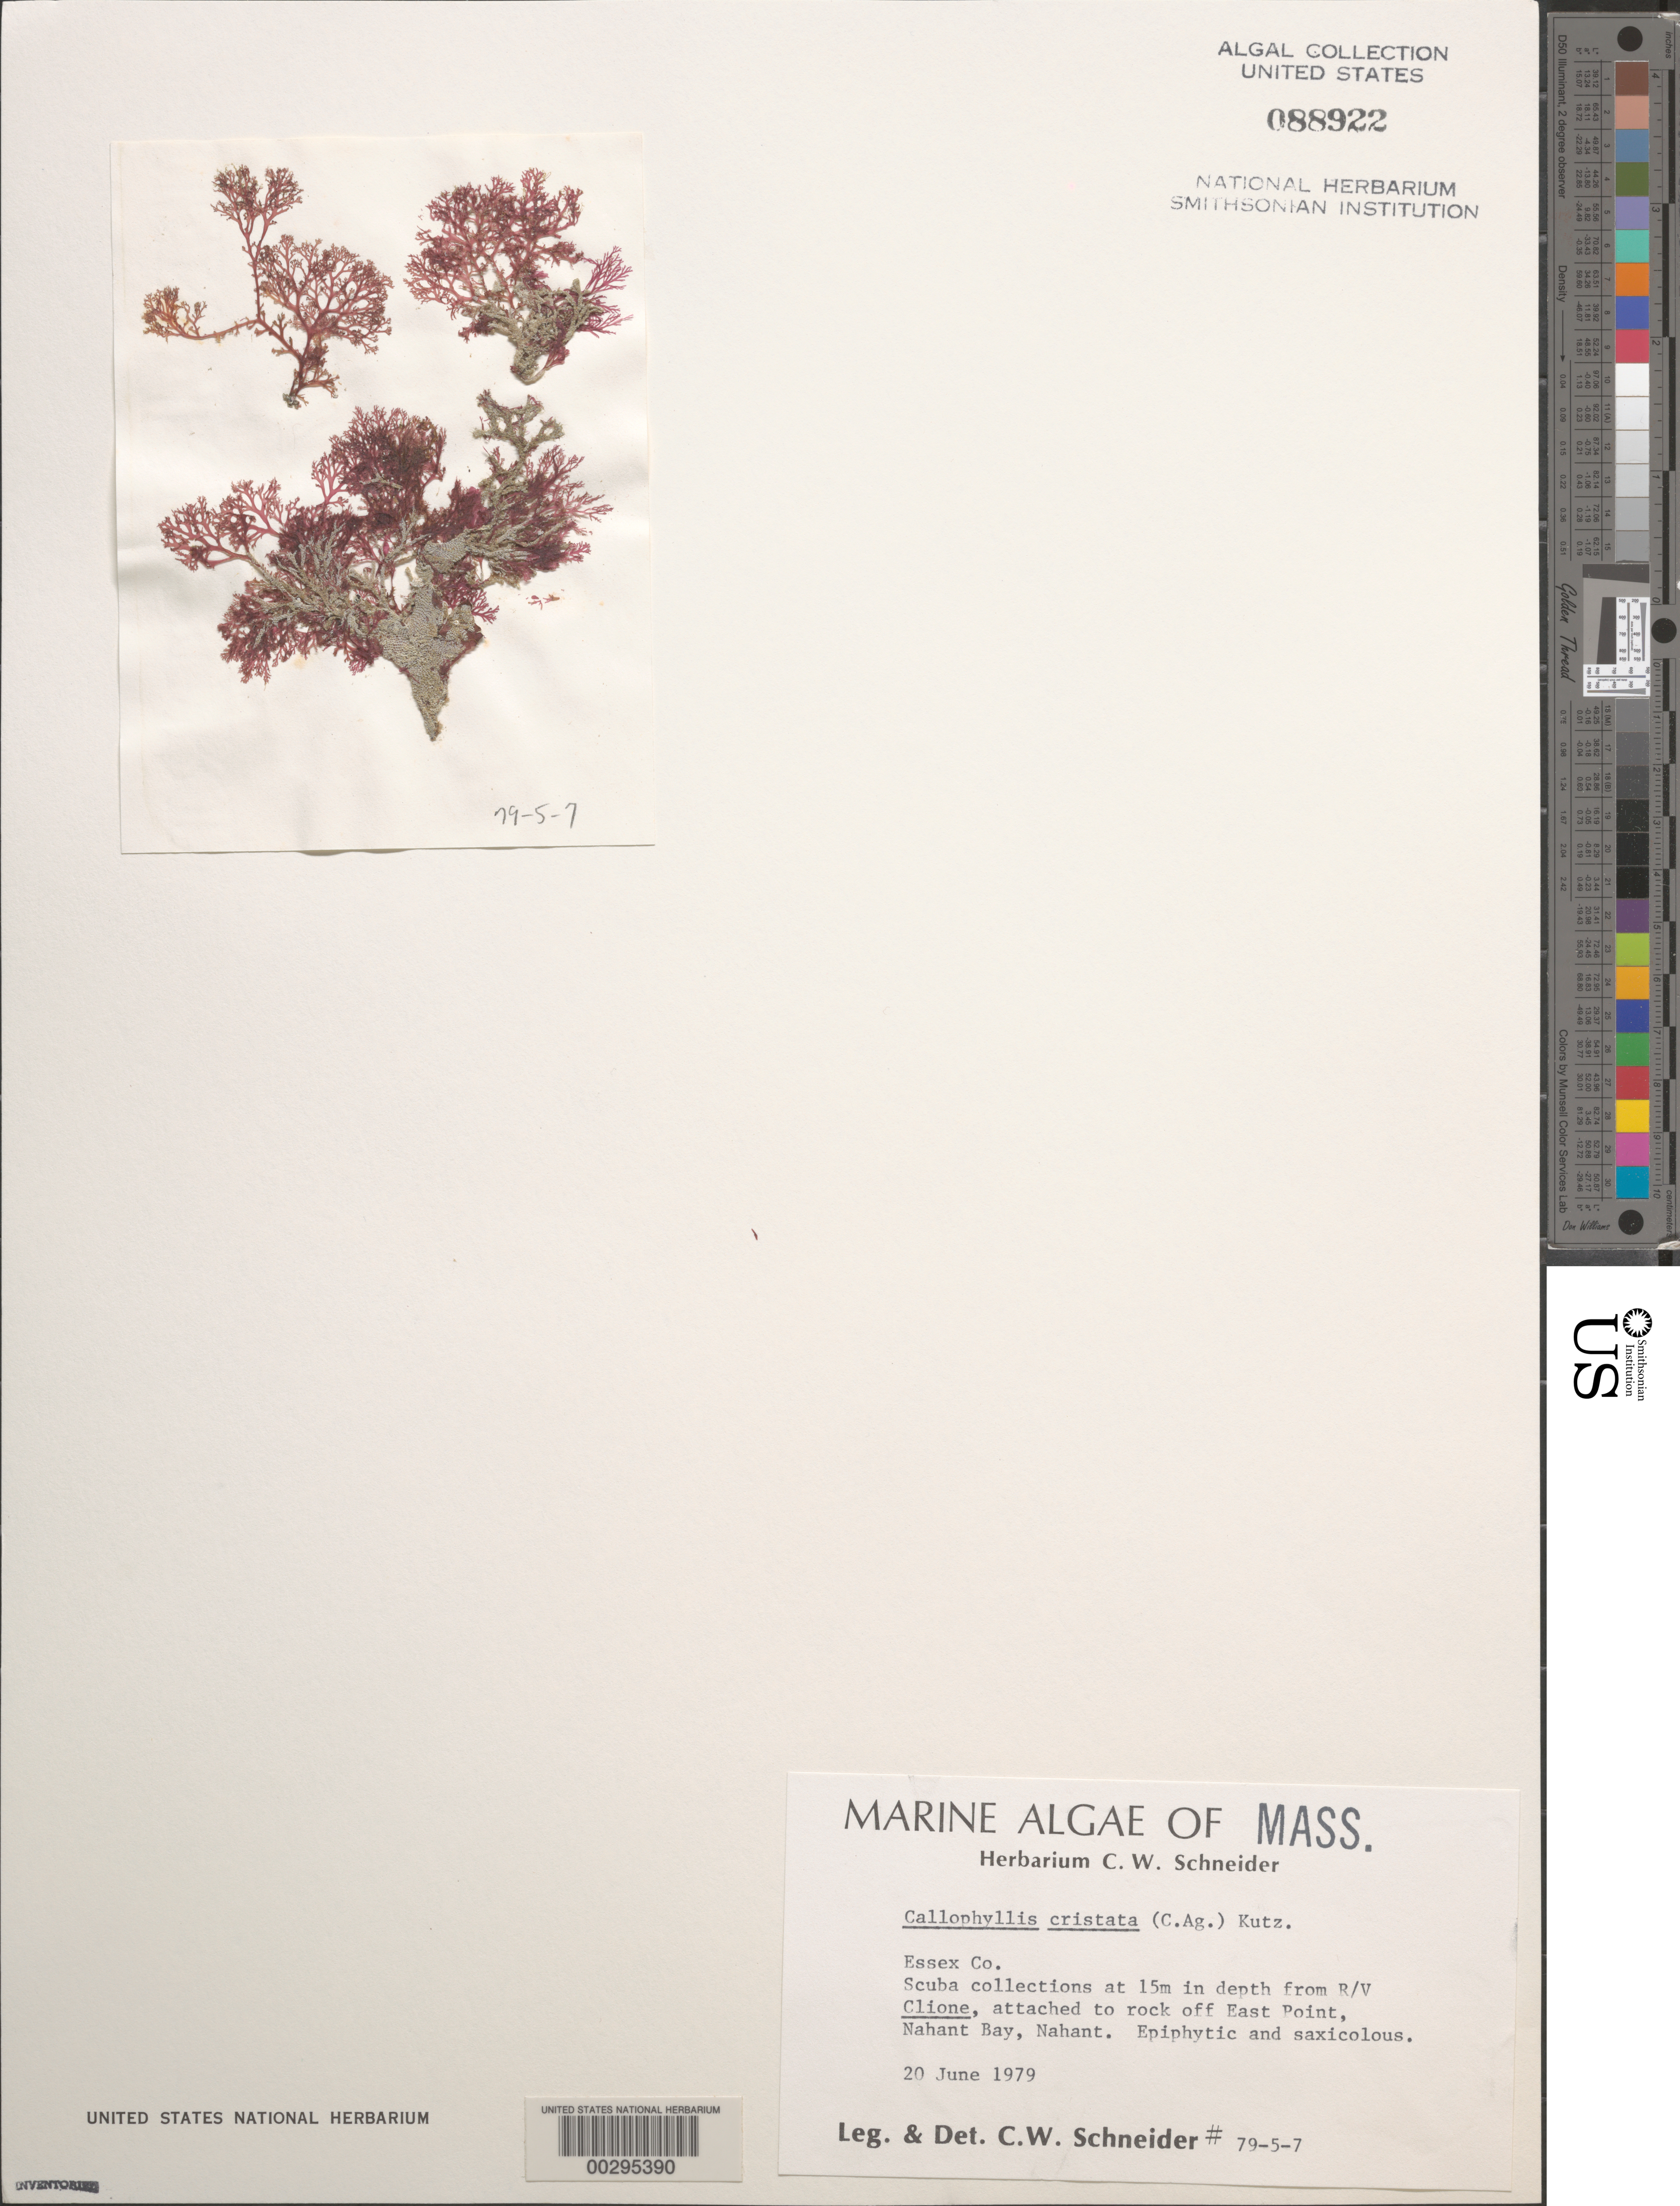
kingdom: Plantae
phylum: Rhodophyta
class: Florideophyceae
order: Gigartinales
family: Kallymeniaceae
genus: Euthora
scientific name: Euthora cristata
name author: (C. Agardh) J. Agardh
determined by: Algae name updating Project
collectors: C. W. Schneider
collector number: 79-5-7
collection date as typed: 20 Jun 1979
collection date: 1979-06-20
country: United States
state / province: Massachusetts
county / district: Essex County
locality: Nahant, Nahant Bay, off East Point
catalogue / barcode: US 88922